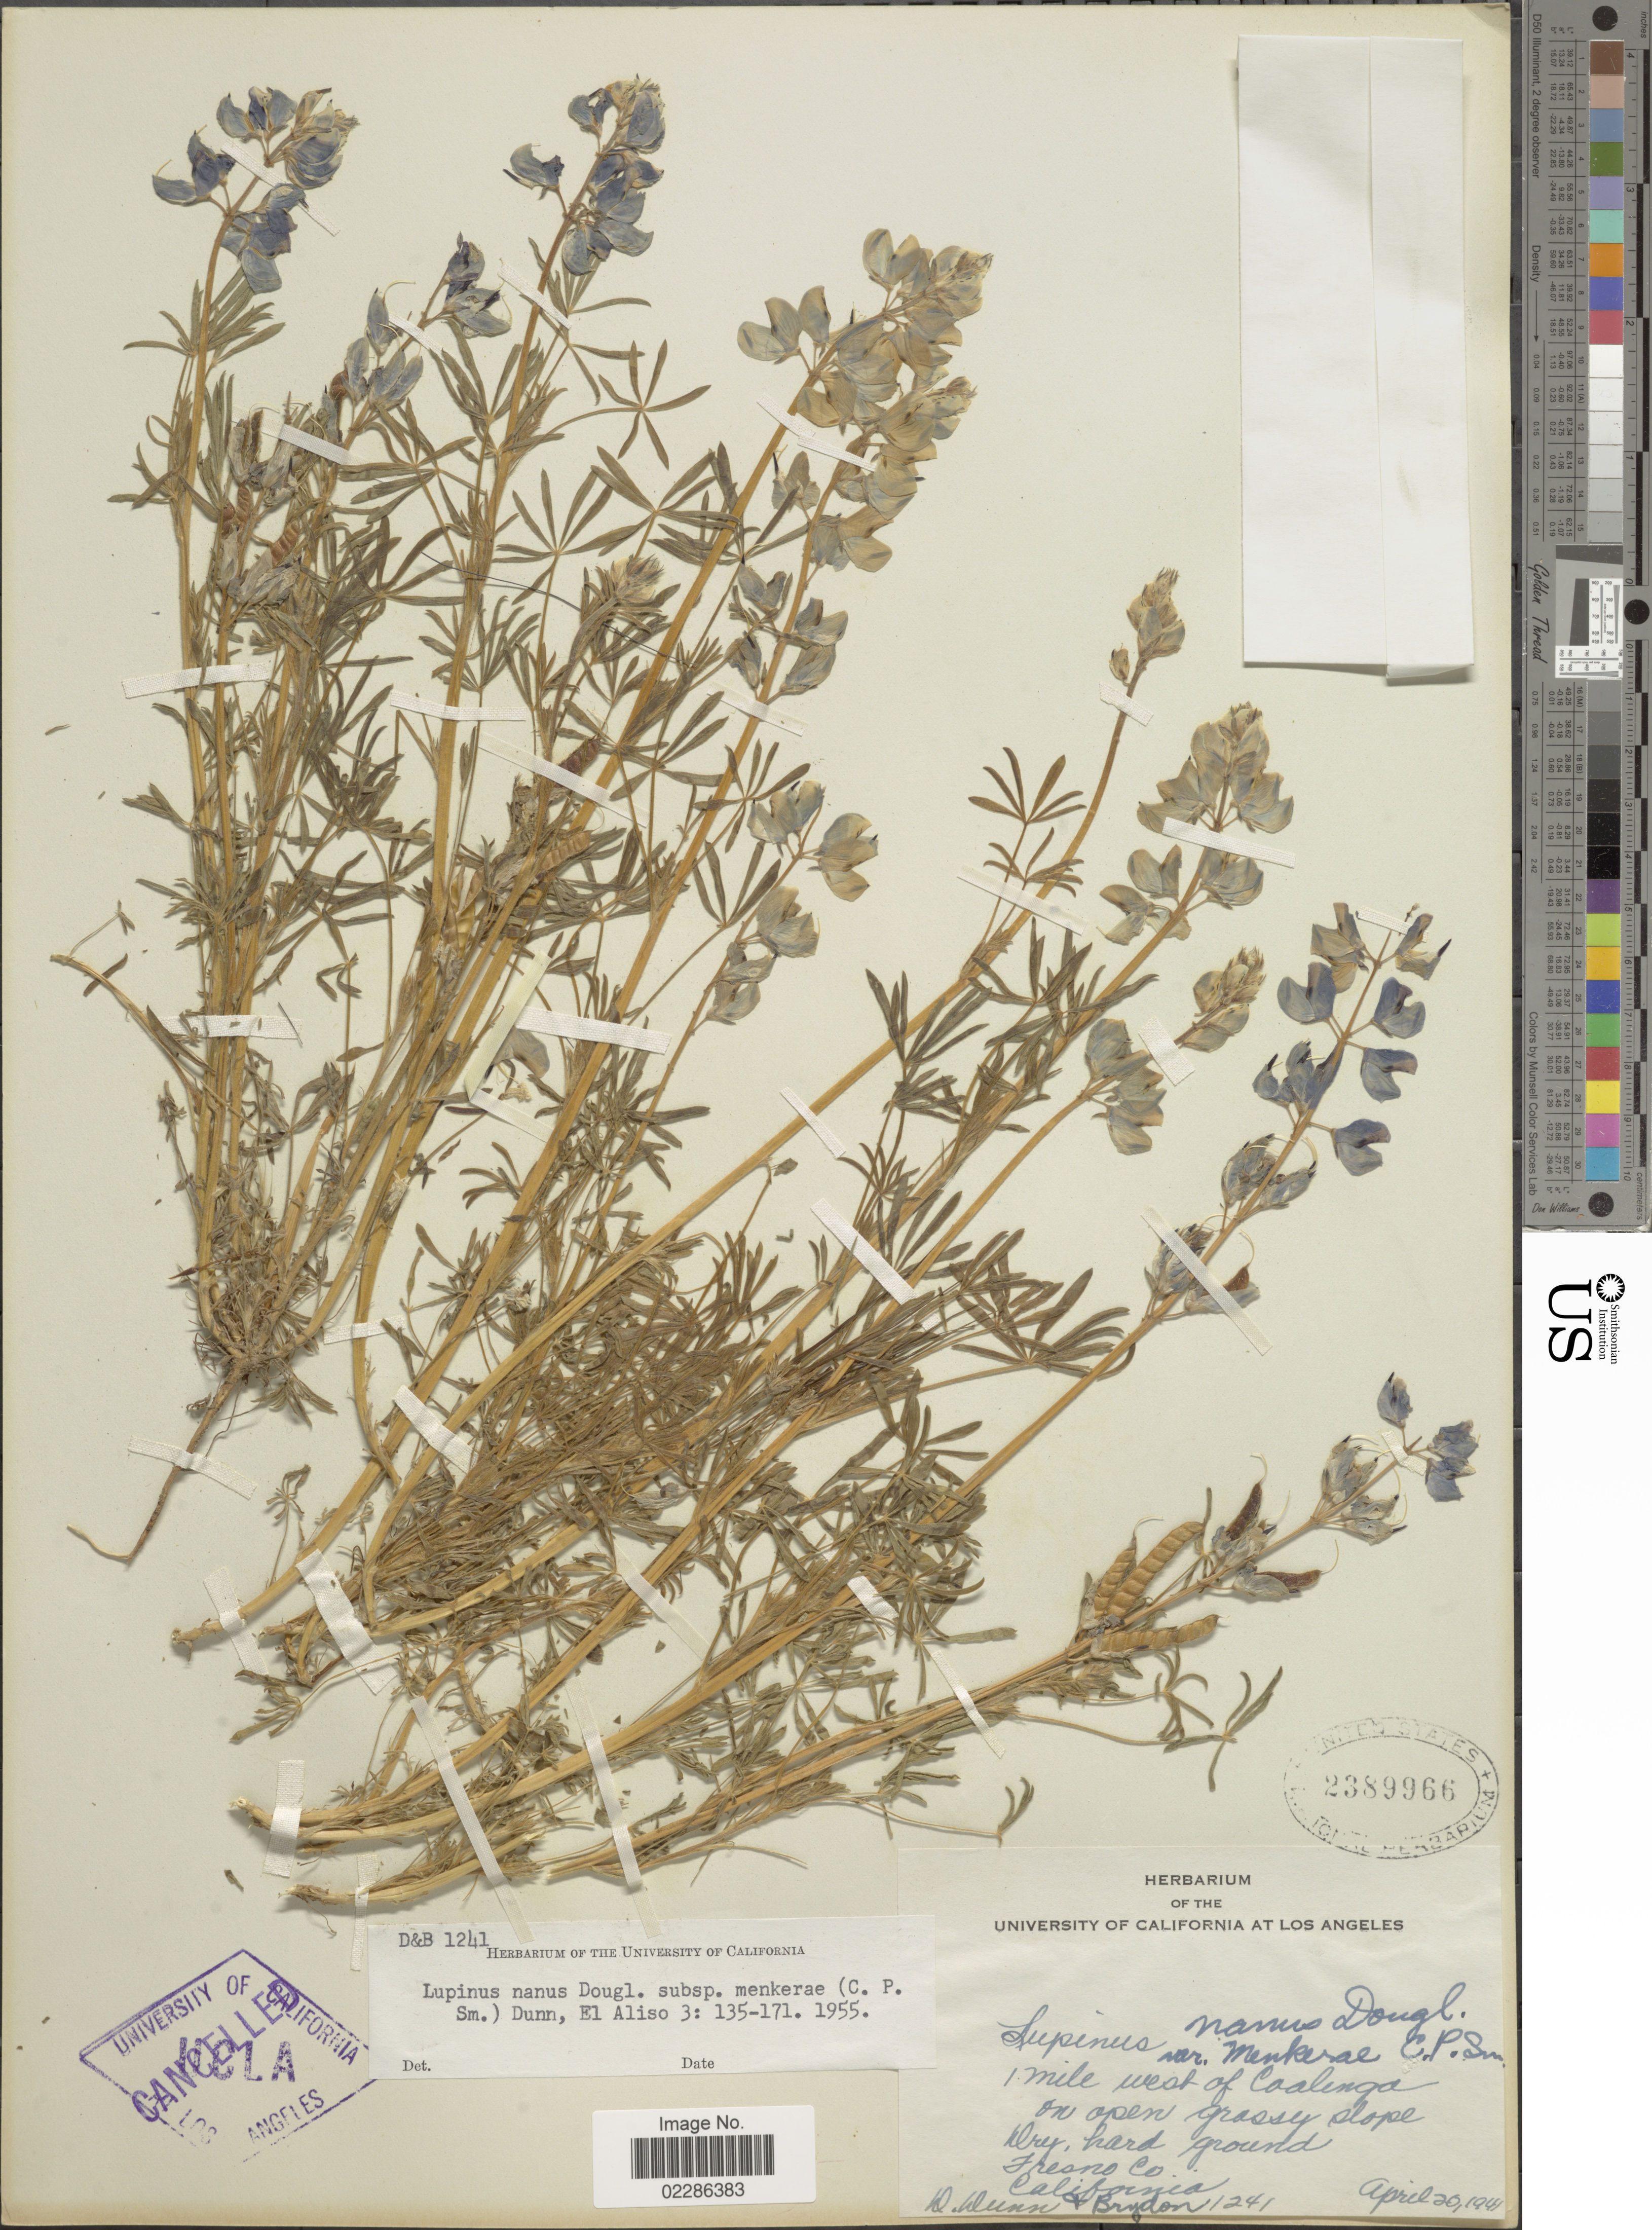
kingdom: Plantae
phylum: Tracheophyta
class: Magnoliopsida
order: Fabales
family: Fabaceae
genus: Lupinus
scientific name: Lupinus nanus var. menkerae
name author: C.P. Sm.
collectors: D. Dunn & B. Brydon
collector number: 1241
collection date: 1944-04-20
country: United States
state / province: California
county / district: Fresno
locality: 1 mile west of Coalinga on open grassy slope Dry, hard ground Fresno Co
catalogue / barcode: US 2389966